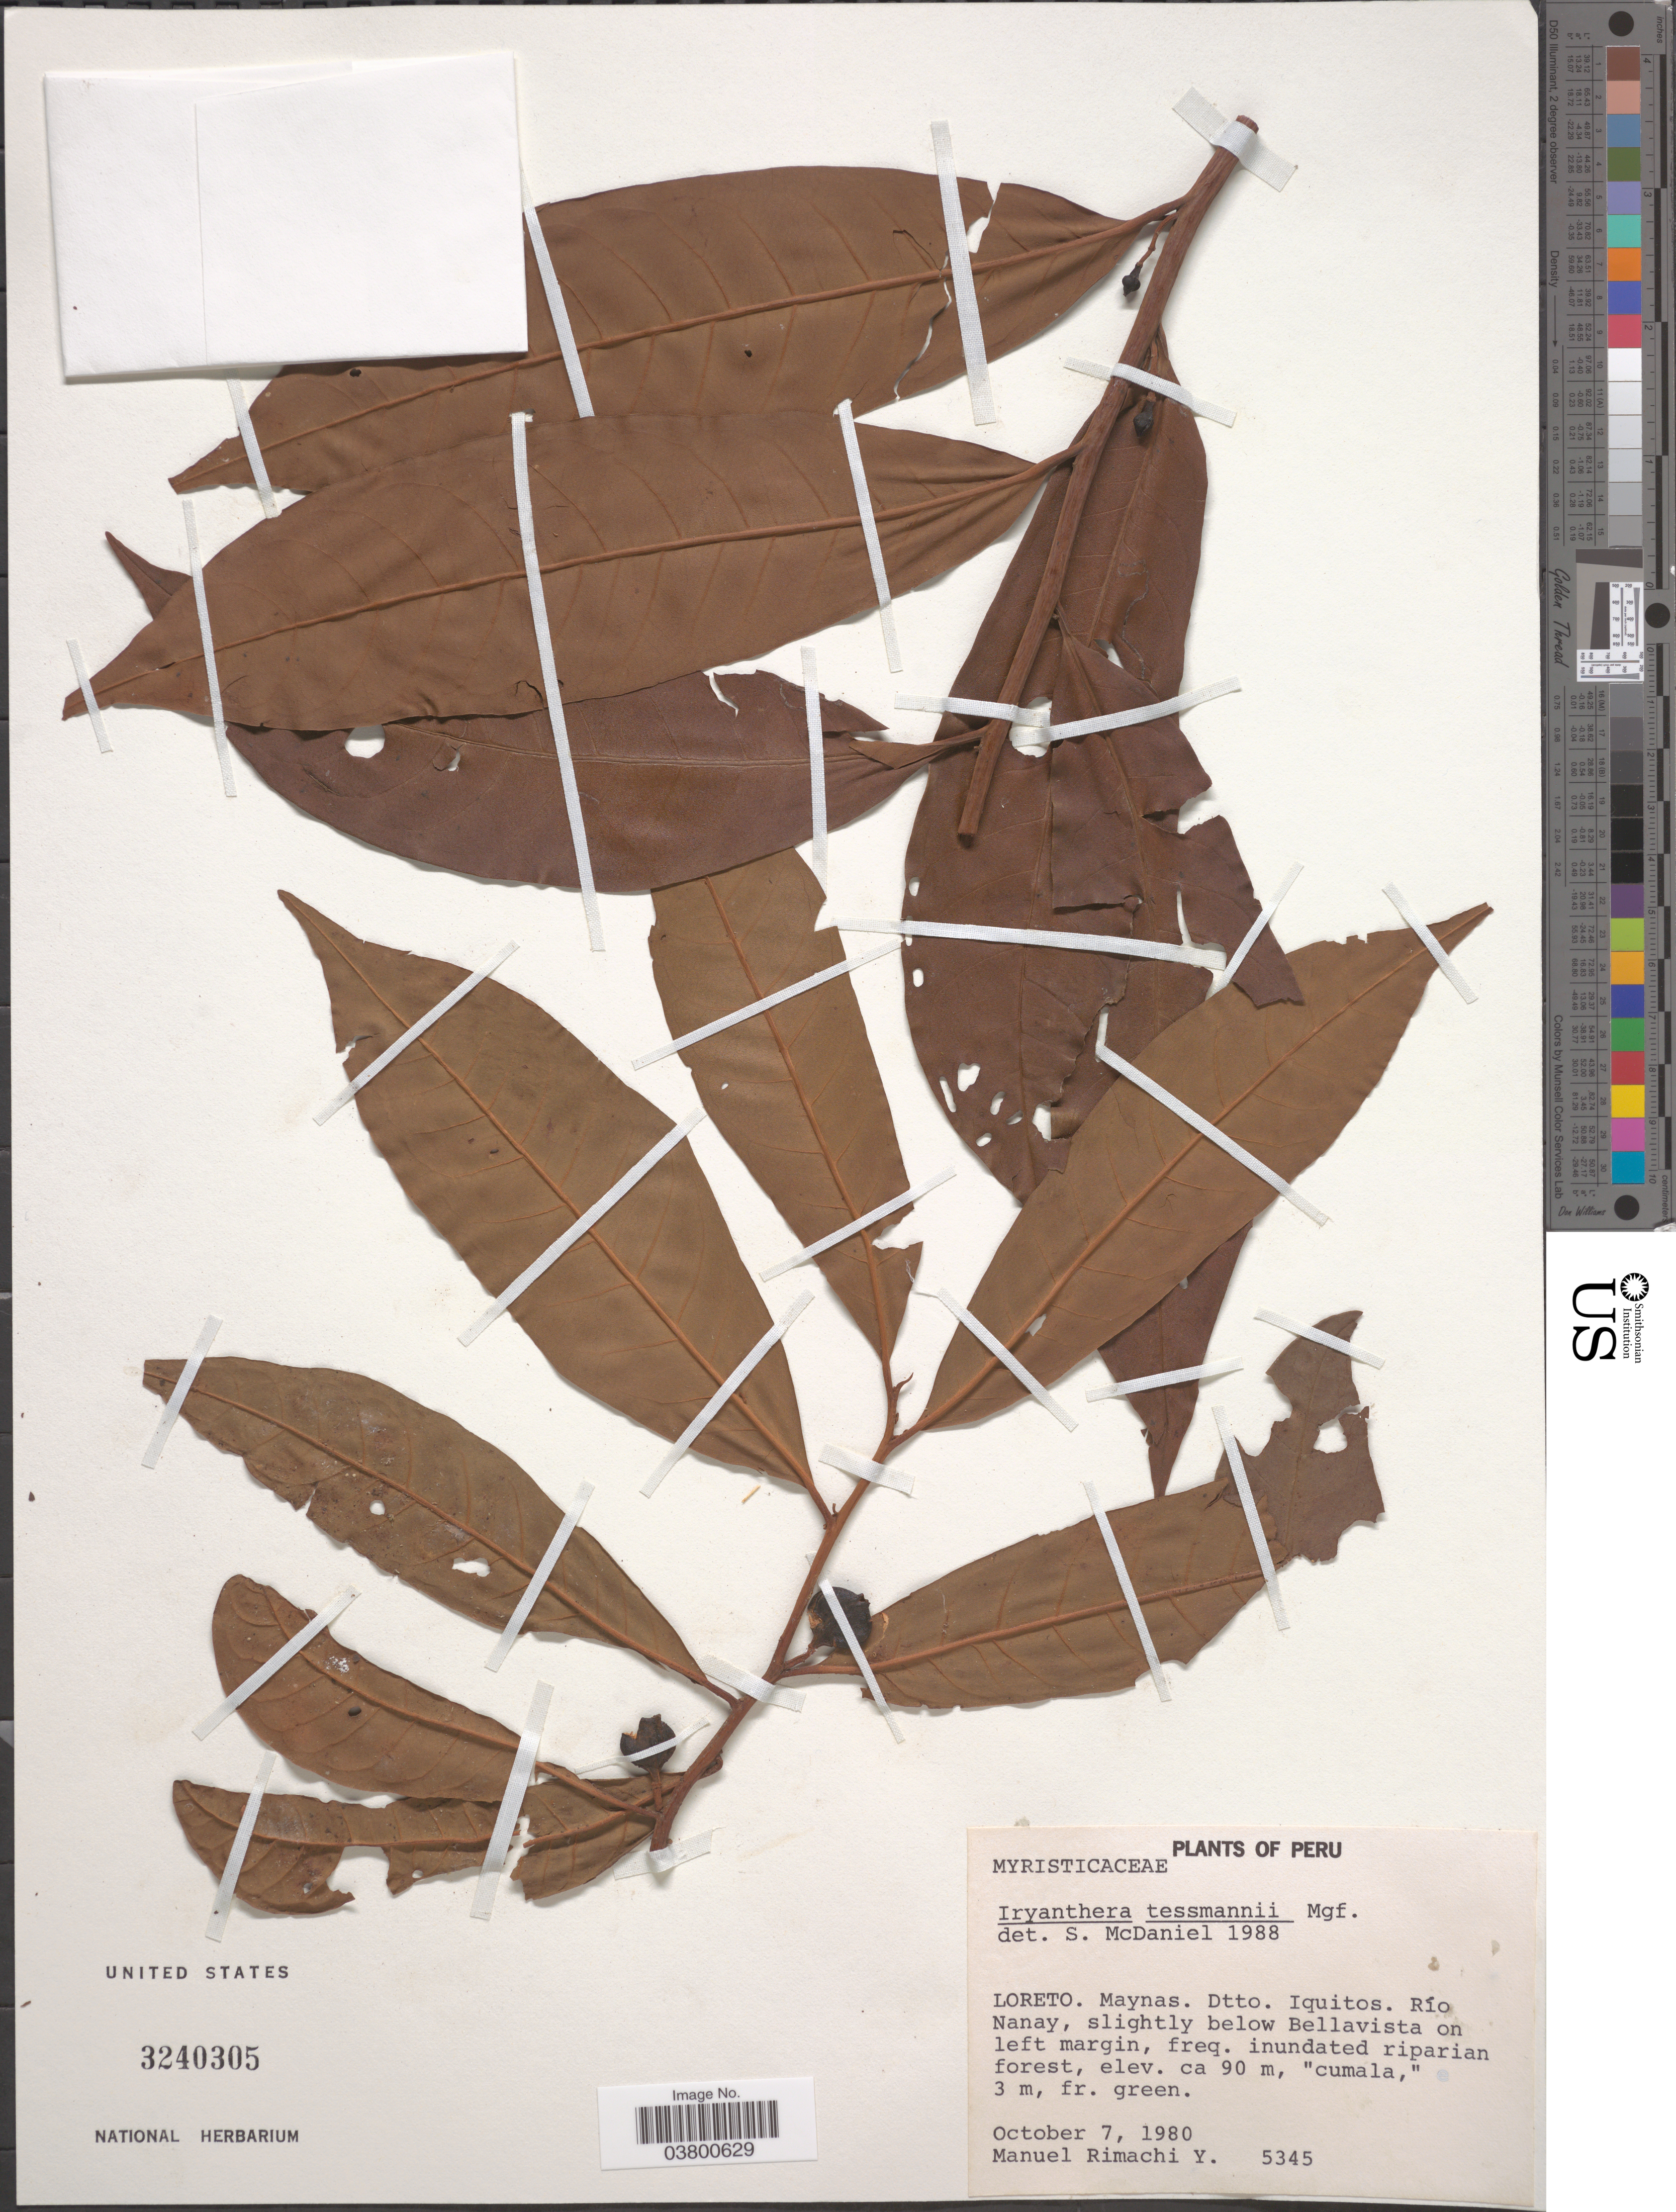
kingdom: Plantae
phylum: Tracheophyta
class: Magnoliopsida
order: Magnoliales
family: Myristicaceae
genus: Iryanthera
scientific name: Iryanthera tessmannii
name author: Markgr.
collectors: M. Rimachi Y.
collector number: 5345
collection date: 1980-10-07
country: Peru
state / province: Loreto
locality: Maynas. Dtto. Iquitos. Río Nanay, slightly below Bellavista on left margin.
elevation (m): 90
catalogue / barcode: US 3240305